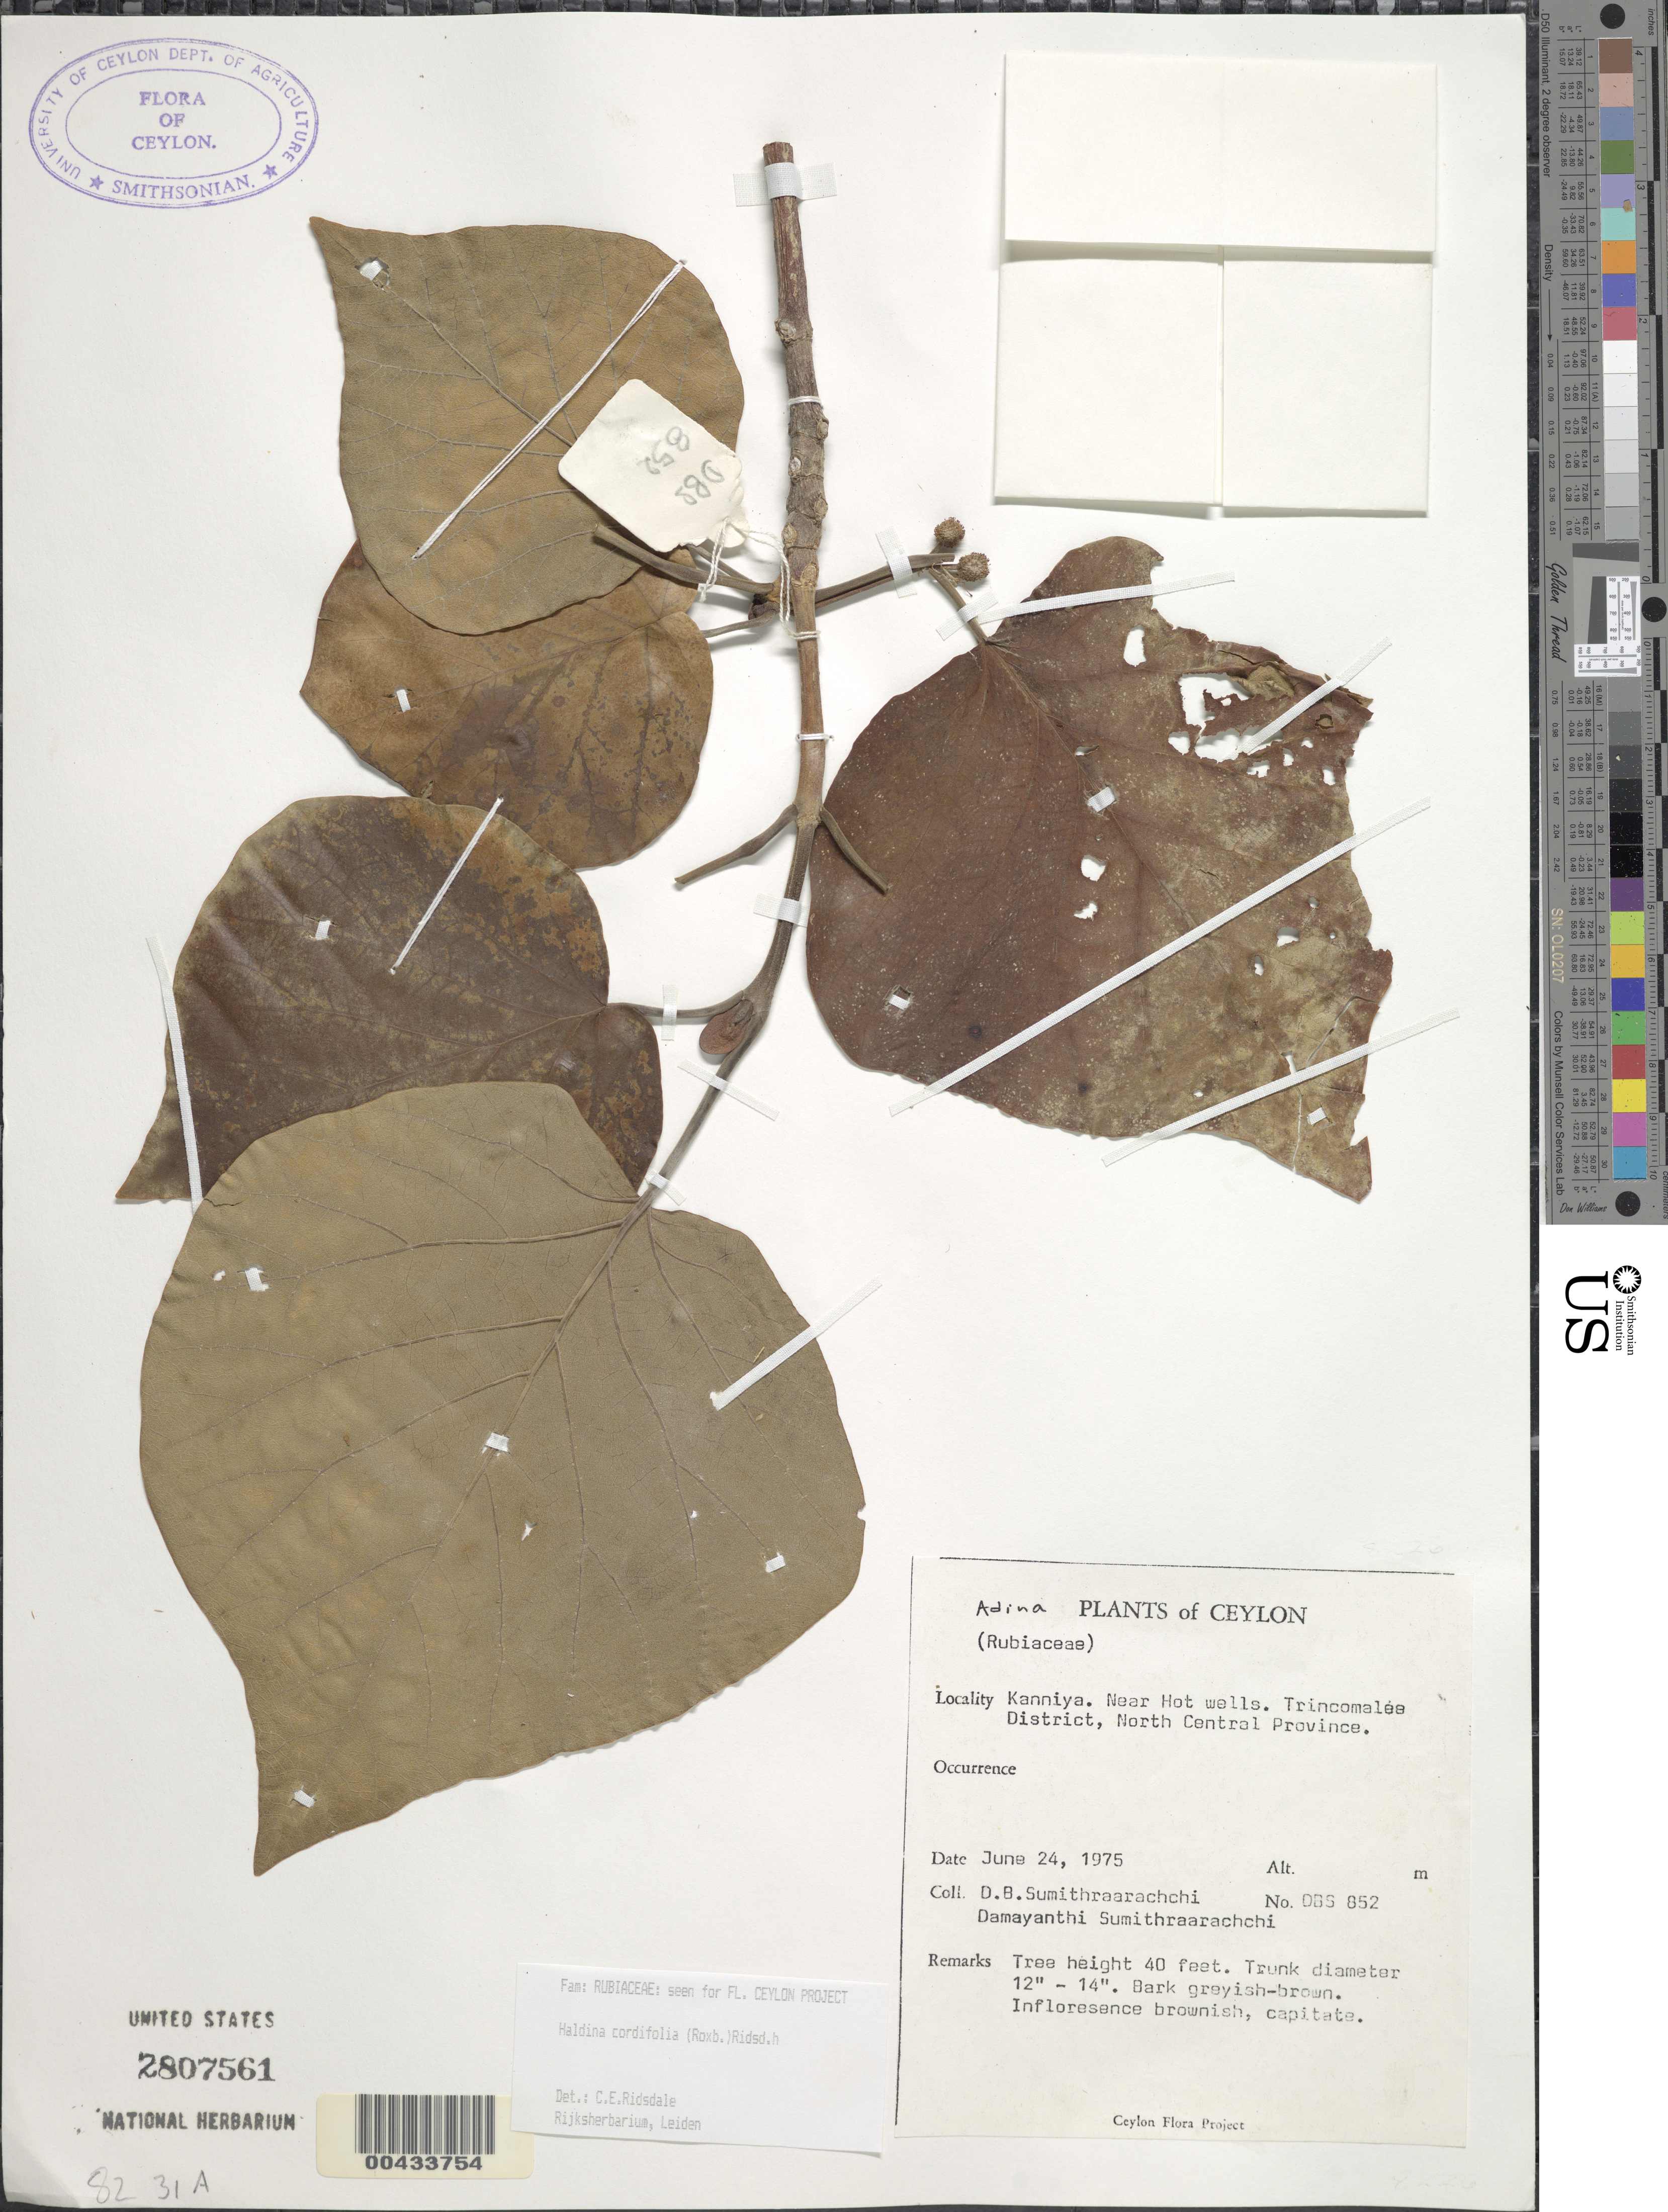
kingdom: Plantae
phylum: Tracheophyta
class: Magnoliopsida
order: Gentianales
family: Rubiaceae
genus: Haldina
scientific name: Haldina cordifolia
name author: (Roxb.) Ridsdale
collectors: D. B. Sumithraarachchi & D. B. Sumithraarachchi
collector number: DBS 852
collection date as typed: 24 Jun 1975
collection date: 1975-06-24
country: Sri Lanka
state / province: Eastern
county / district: Trincomalee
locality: Kanniya, near Hot Wells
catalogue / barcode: US 2807561